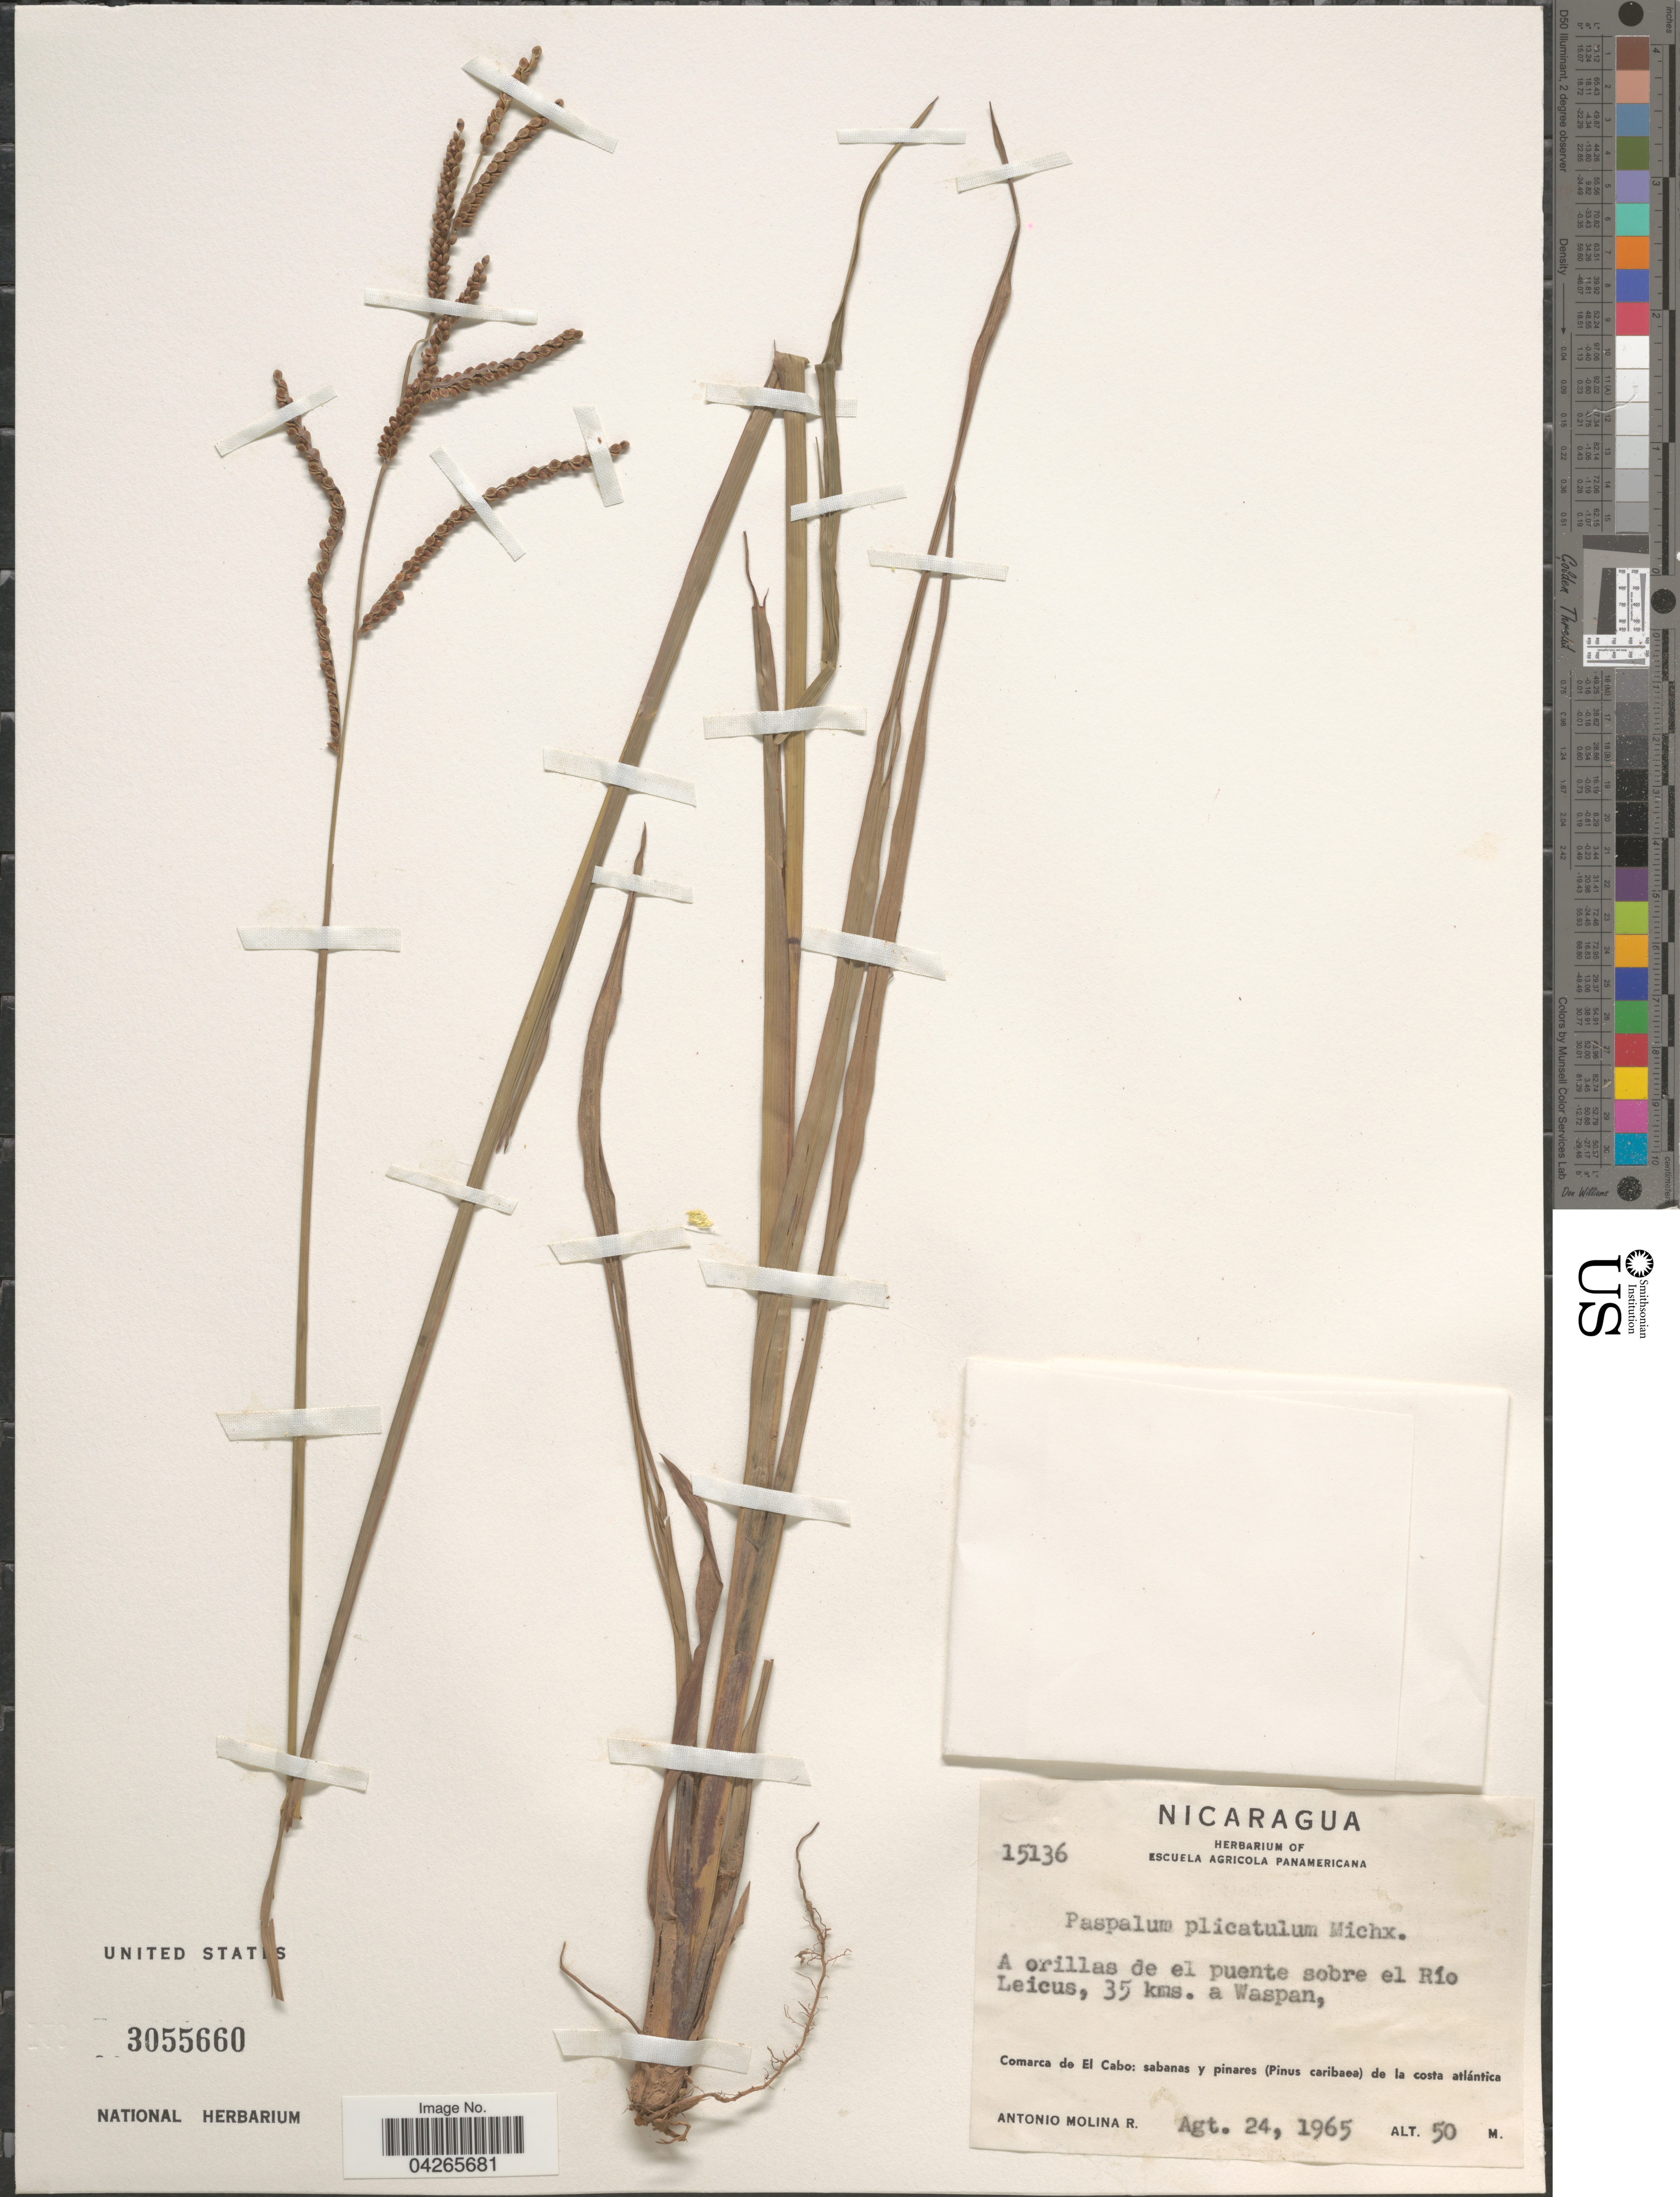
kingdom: Plantae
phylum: Tracheophyta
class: Liliopsida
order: Poales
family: Poaceae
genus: Paspalum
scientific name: Paspalum plicatulum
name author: Michx.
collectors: A. Molina R.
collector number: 15136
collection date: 1965-08-24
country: Nicaragua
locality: A orillas de el puente sobre el Río Leicus, 35 kms. a Waspan, Comarca de El Cabo: sabanas y pinares (Pinus caribaea) de la costa atlántica.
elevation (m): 50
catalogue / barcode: US 3055660